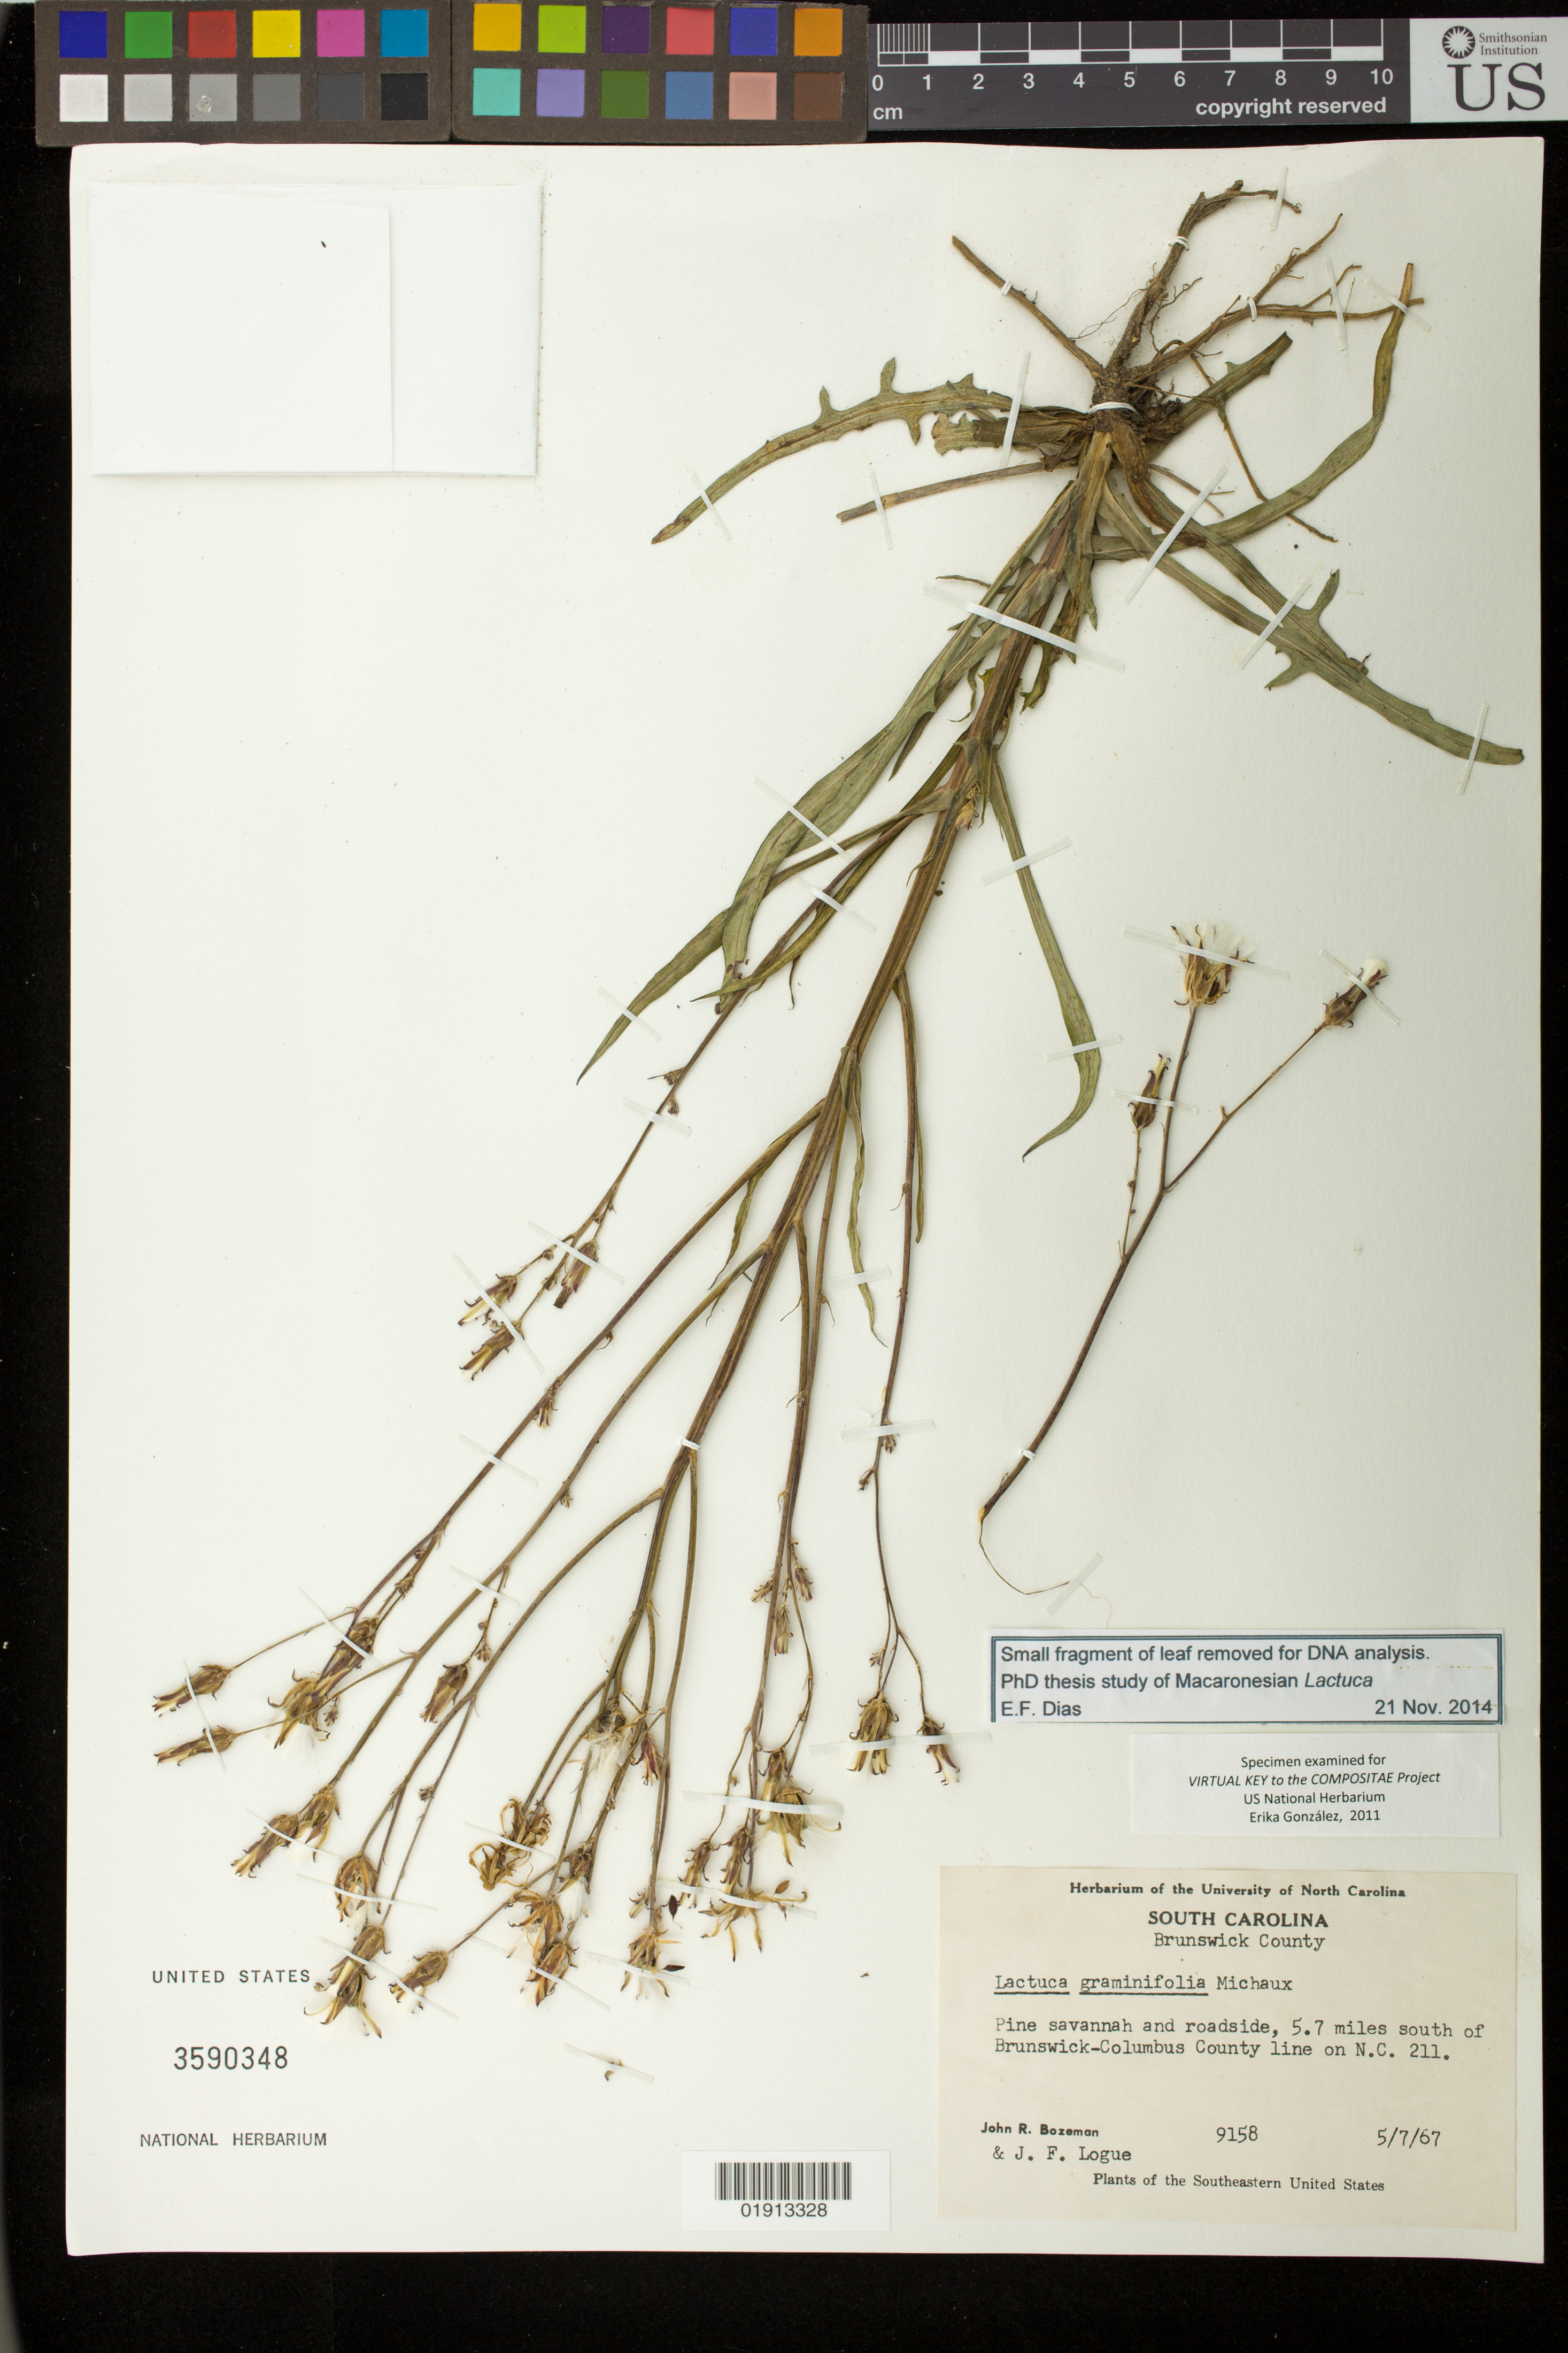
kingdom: Plantae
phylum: Tracheophyta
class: Magnoliopsida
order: Asterales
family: Asteraceae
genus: Lactuca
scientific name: Lactuca graminifolia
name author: Michx.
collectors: J. R. Bozeman & J. Logue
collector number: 9158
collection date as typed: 5/7/67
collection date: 1967-05-07 or 1967-07-05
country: United States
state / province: South Carolina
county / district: Brunswick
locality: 5.7 miles south of Brunswick-Columbus County line on N.C. 211.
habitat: Pine savannah and roadside.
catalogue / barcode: US 3590348